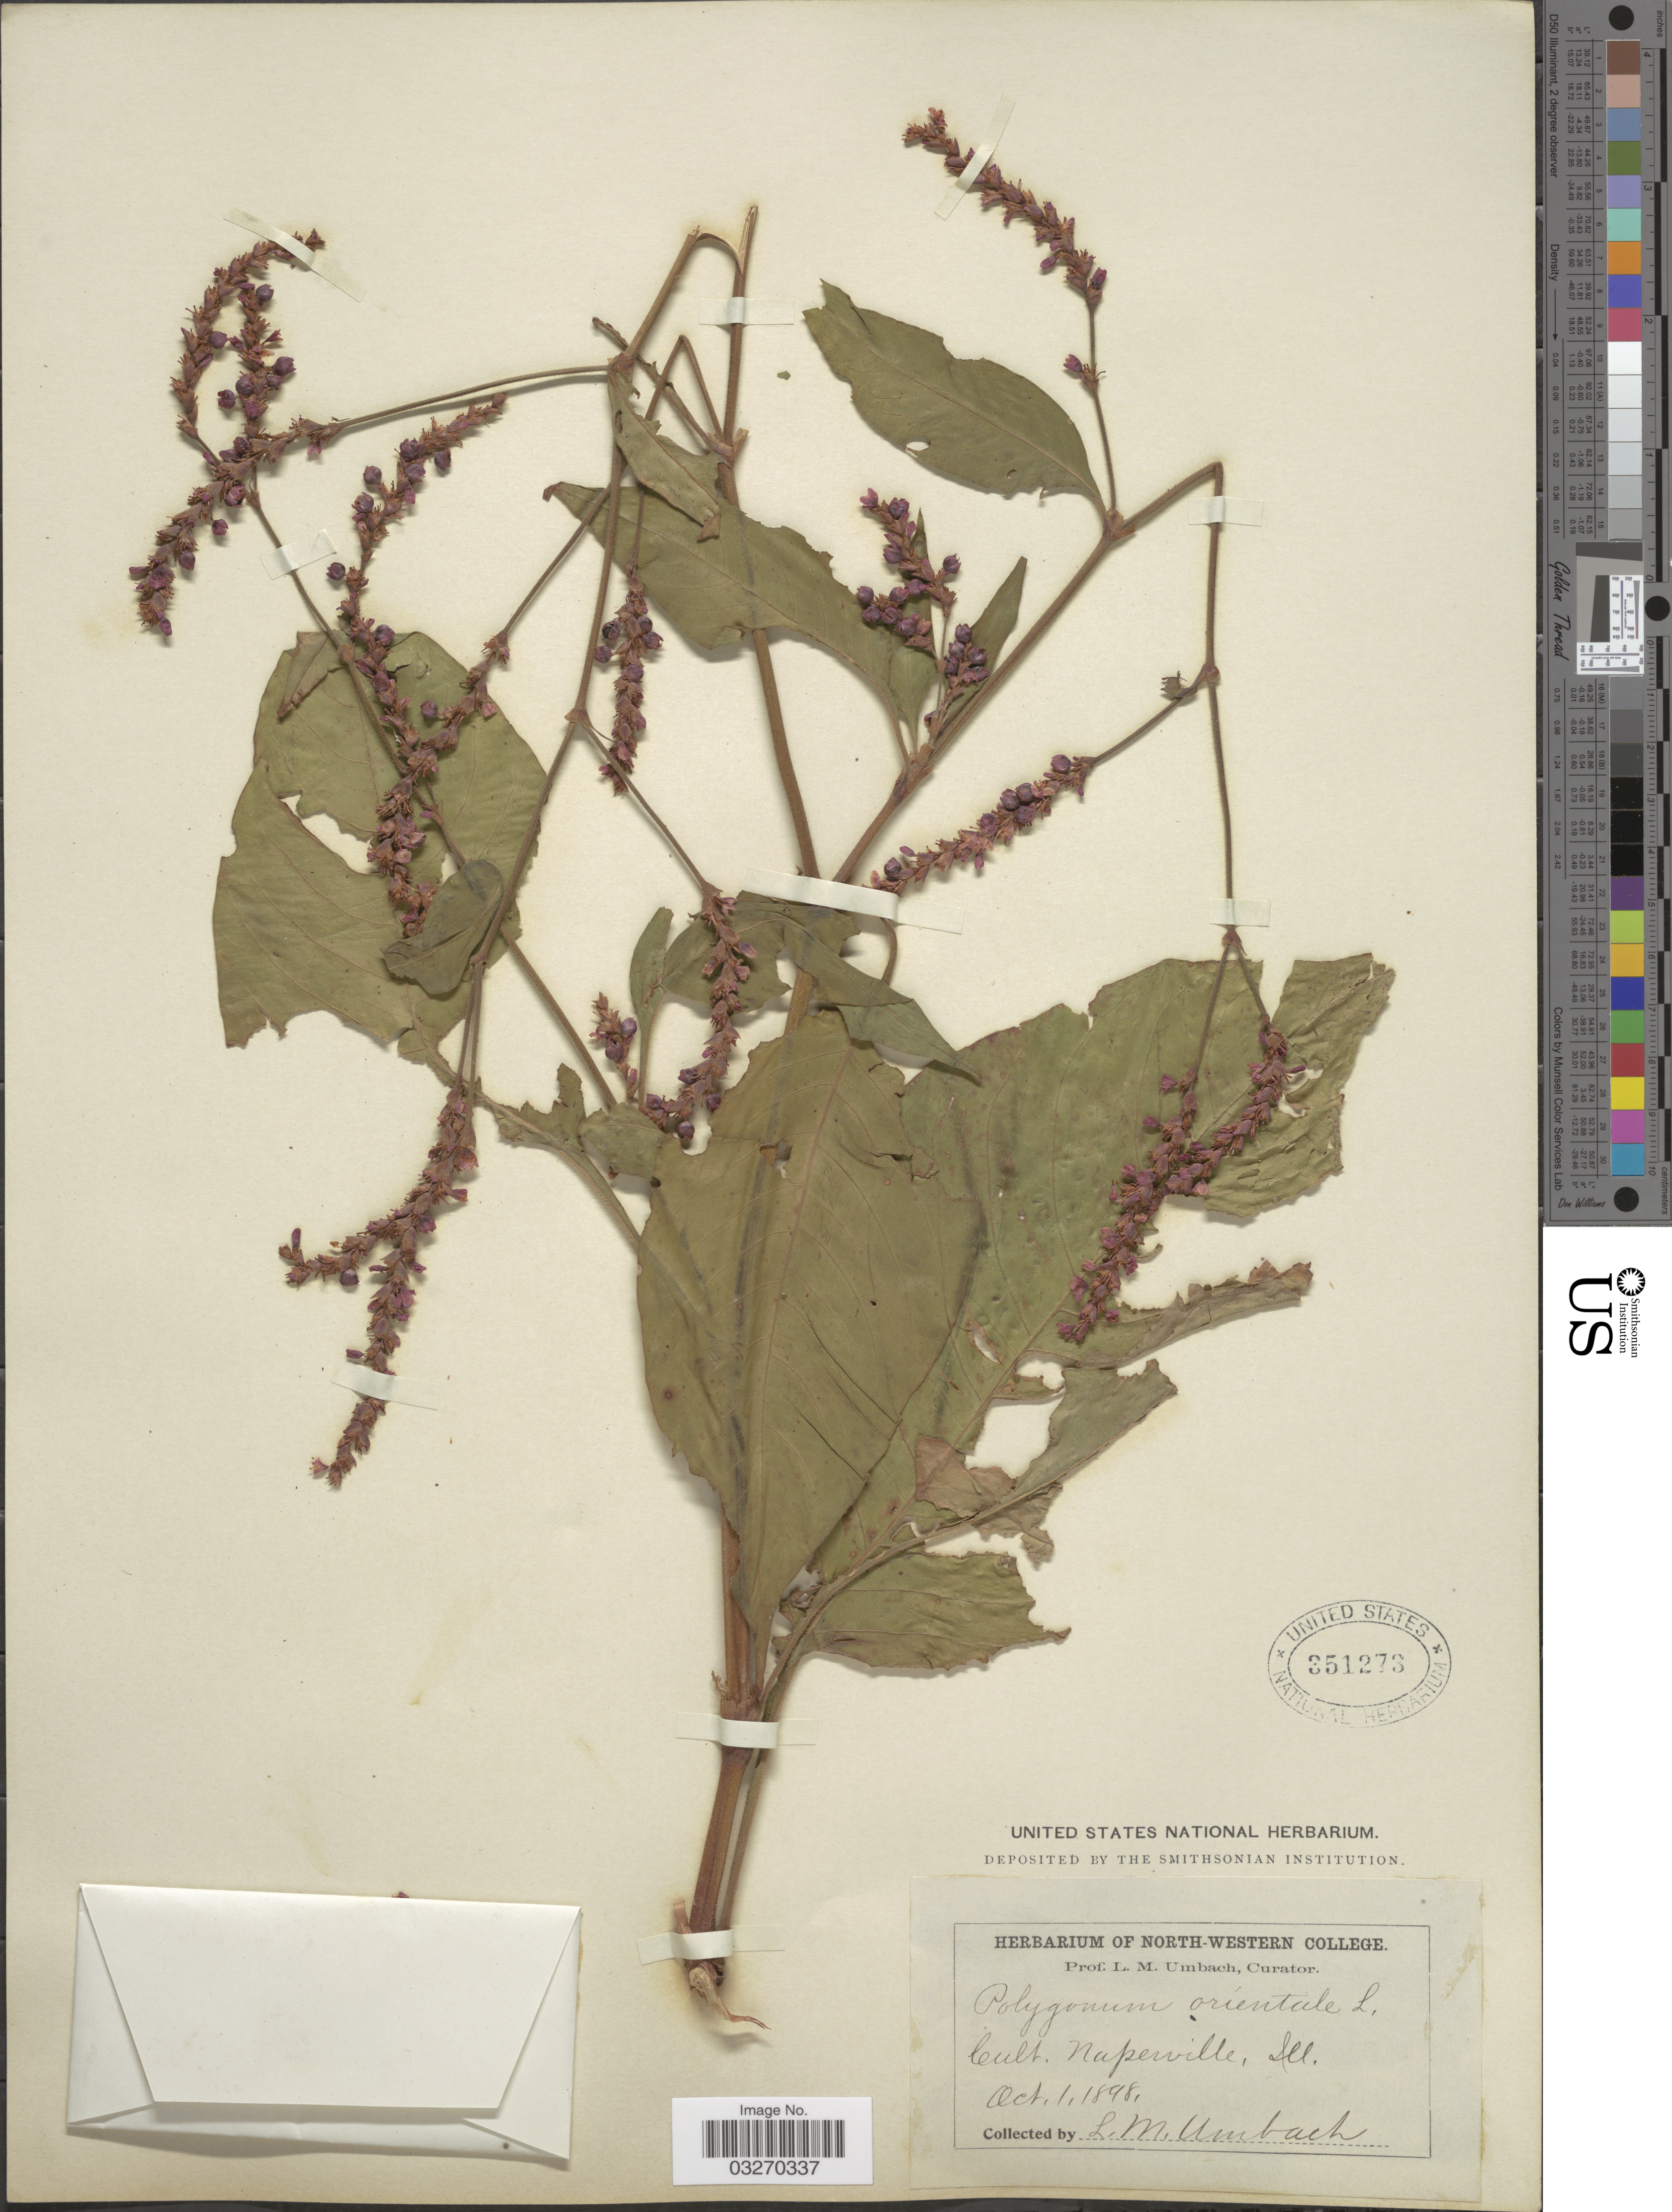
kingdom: Plantae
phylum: Tracheophyta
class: Magnoliopsida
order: Caryophyllales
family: Polygonaceae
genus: Persicaria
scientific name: Persicaria orientalis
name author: (L.) Spach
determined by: Atha, D. E.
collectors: L. M. Umbach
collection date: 1898-10-01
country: United States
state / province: Illinois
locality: Naperville.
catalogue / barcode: US 351273